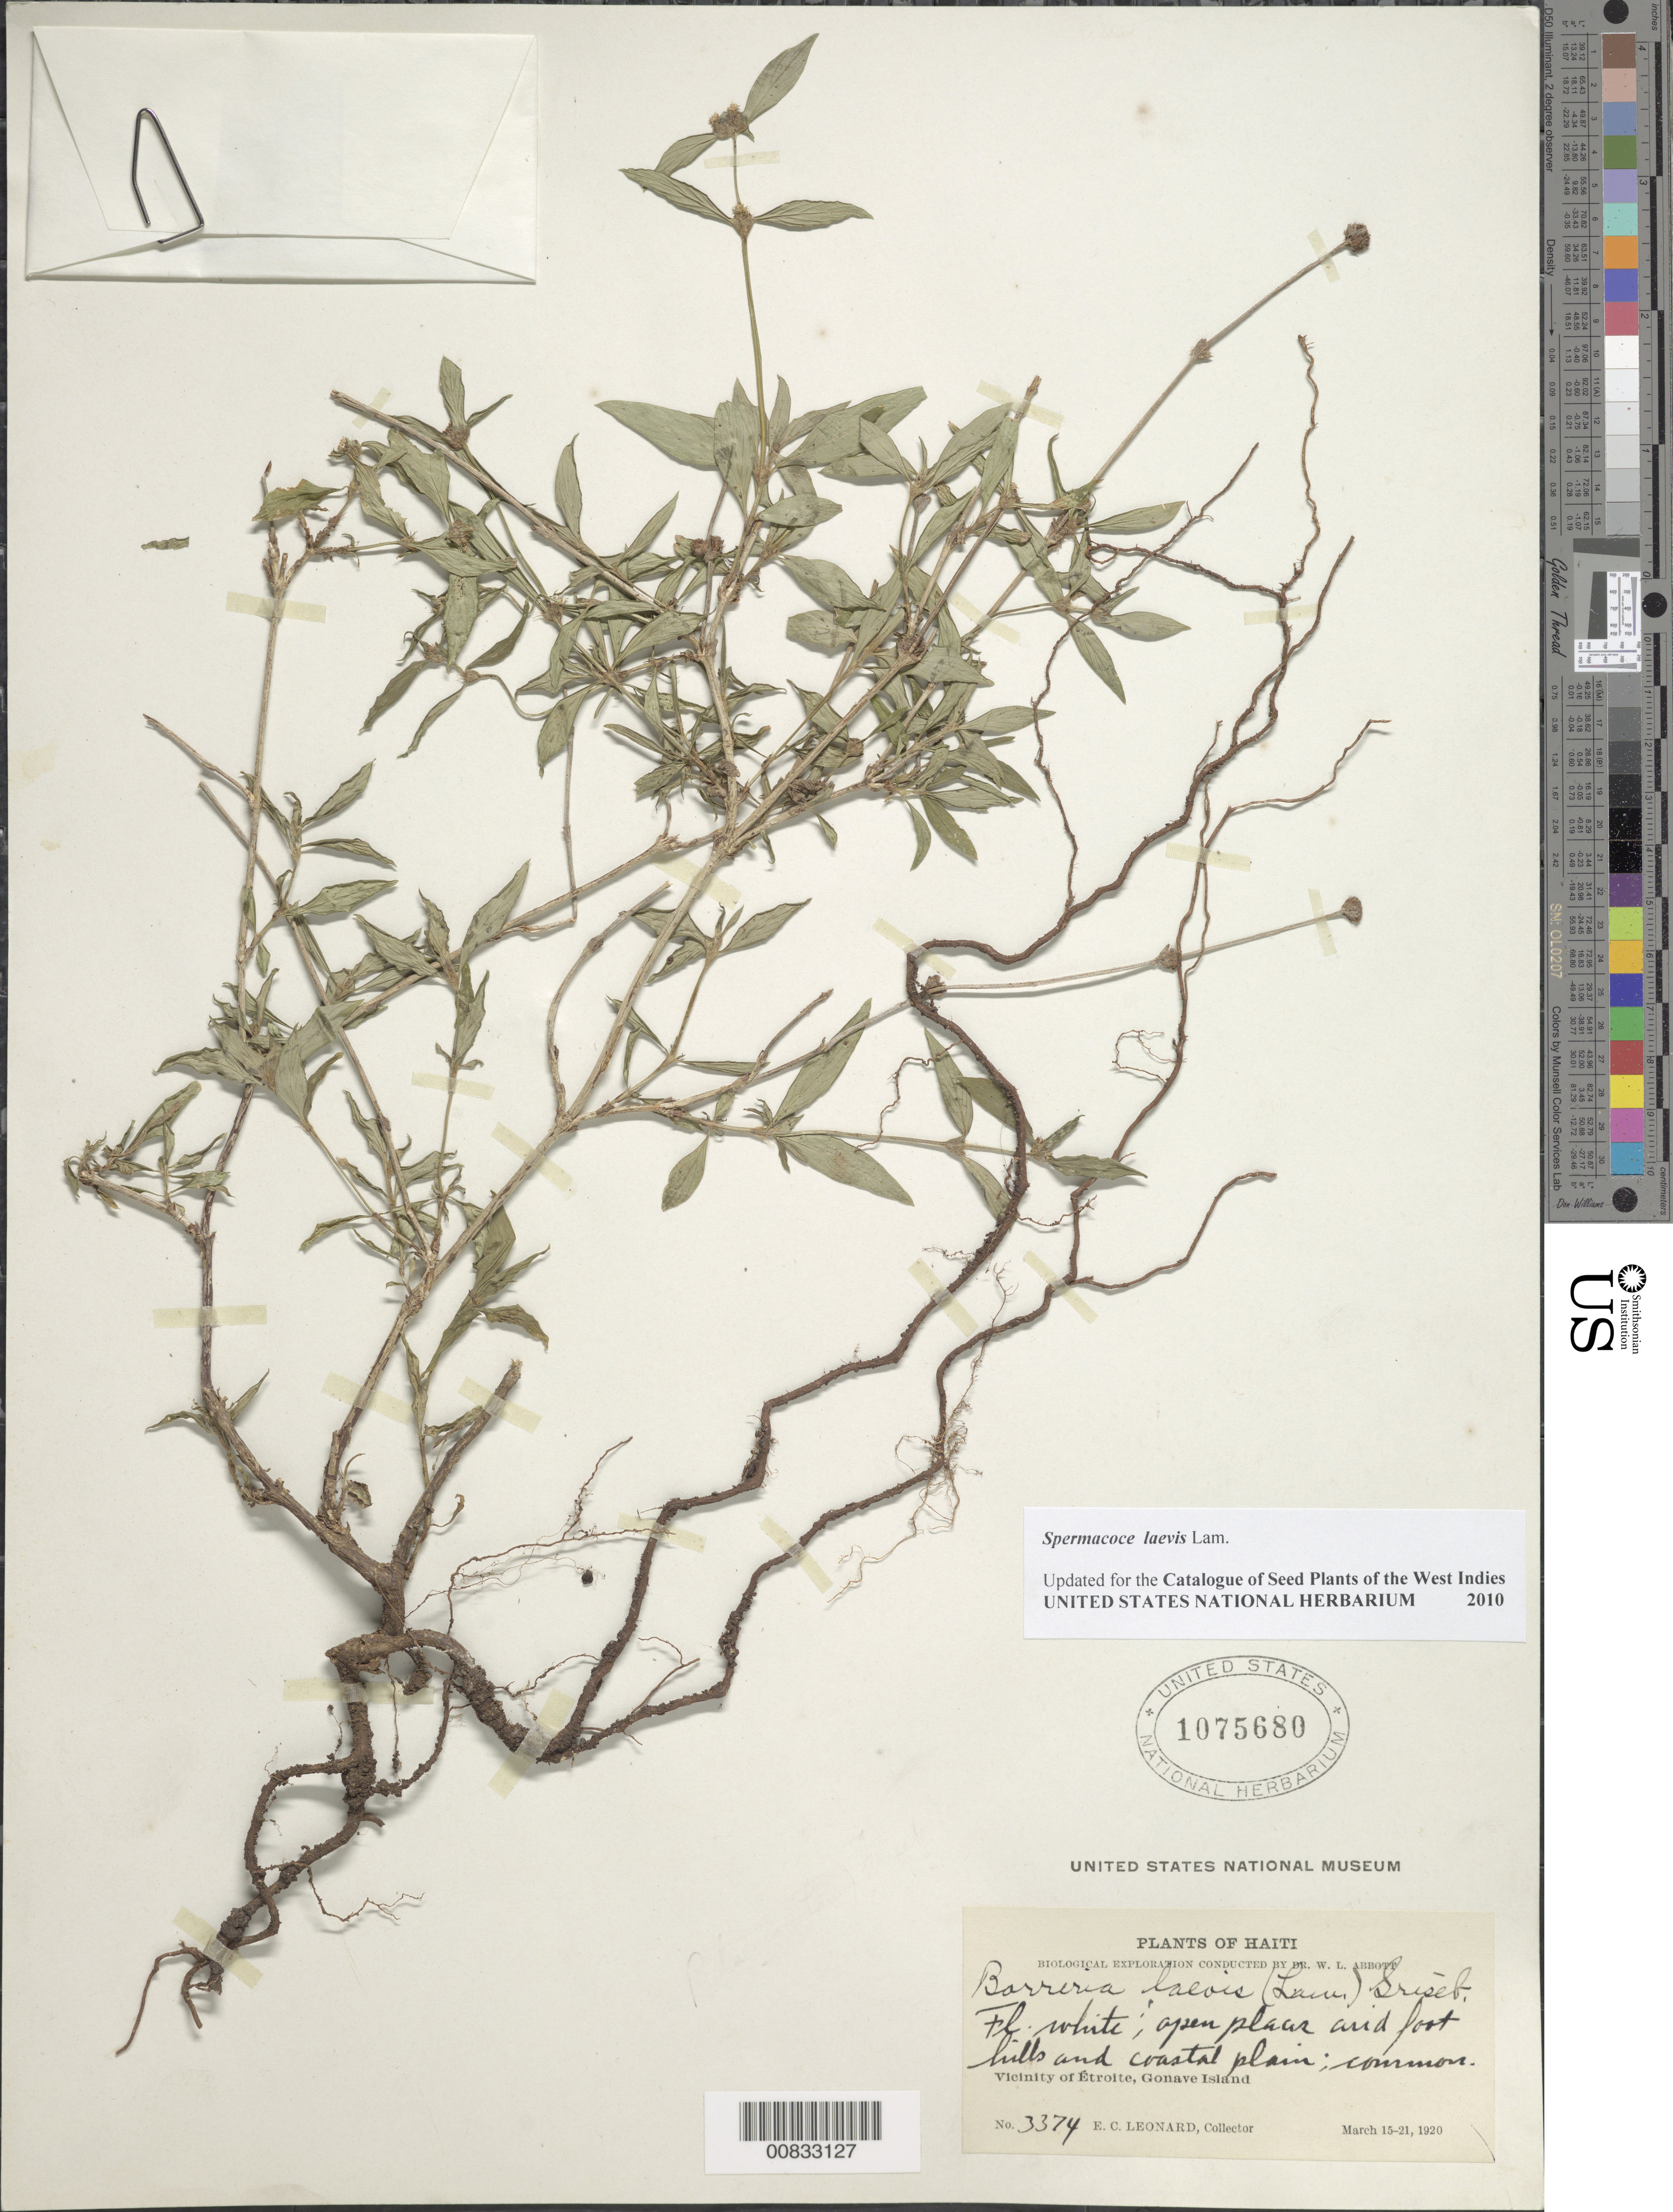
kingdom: Plantae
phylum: Tracheophyta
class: Magnoliopsida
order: Gentianales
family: Rubiaceae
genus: Spermacoce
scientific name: Spermacoce laevis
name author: Lam.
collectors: E. C. Leonard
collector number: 3374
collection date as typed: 15 Mar 1920 to 21 Mar 1920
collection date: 1920-03-15/1920-03-21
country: Haiti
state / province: Ouest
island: Île de la Gonâve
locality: Vicinity of Étroite, La Grand Source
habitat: Open places arid foothills and coastal plain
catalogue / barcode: US 1075680